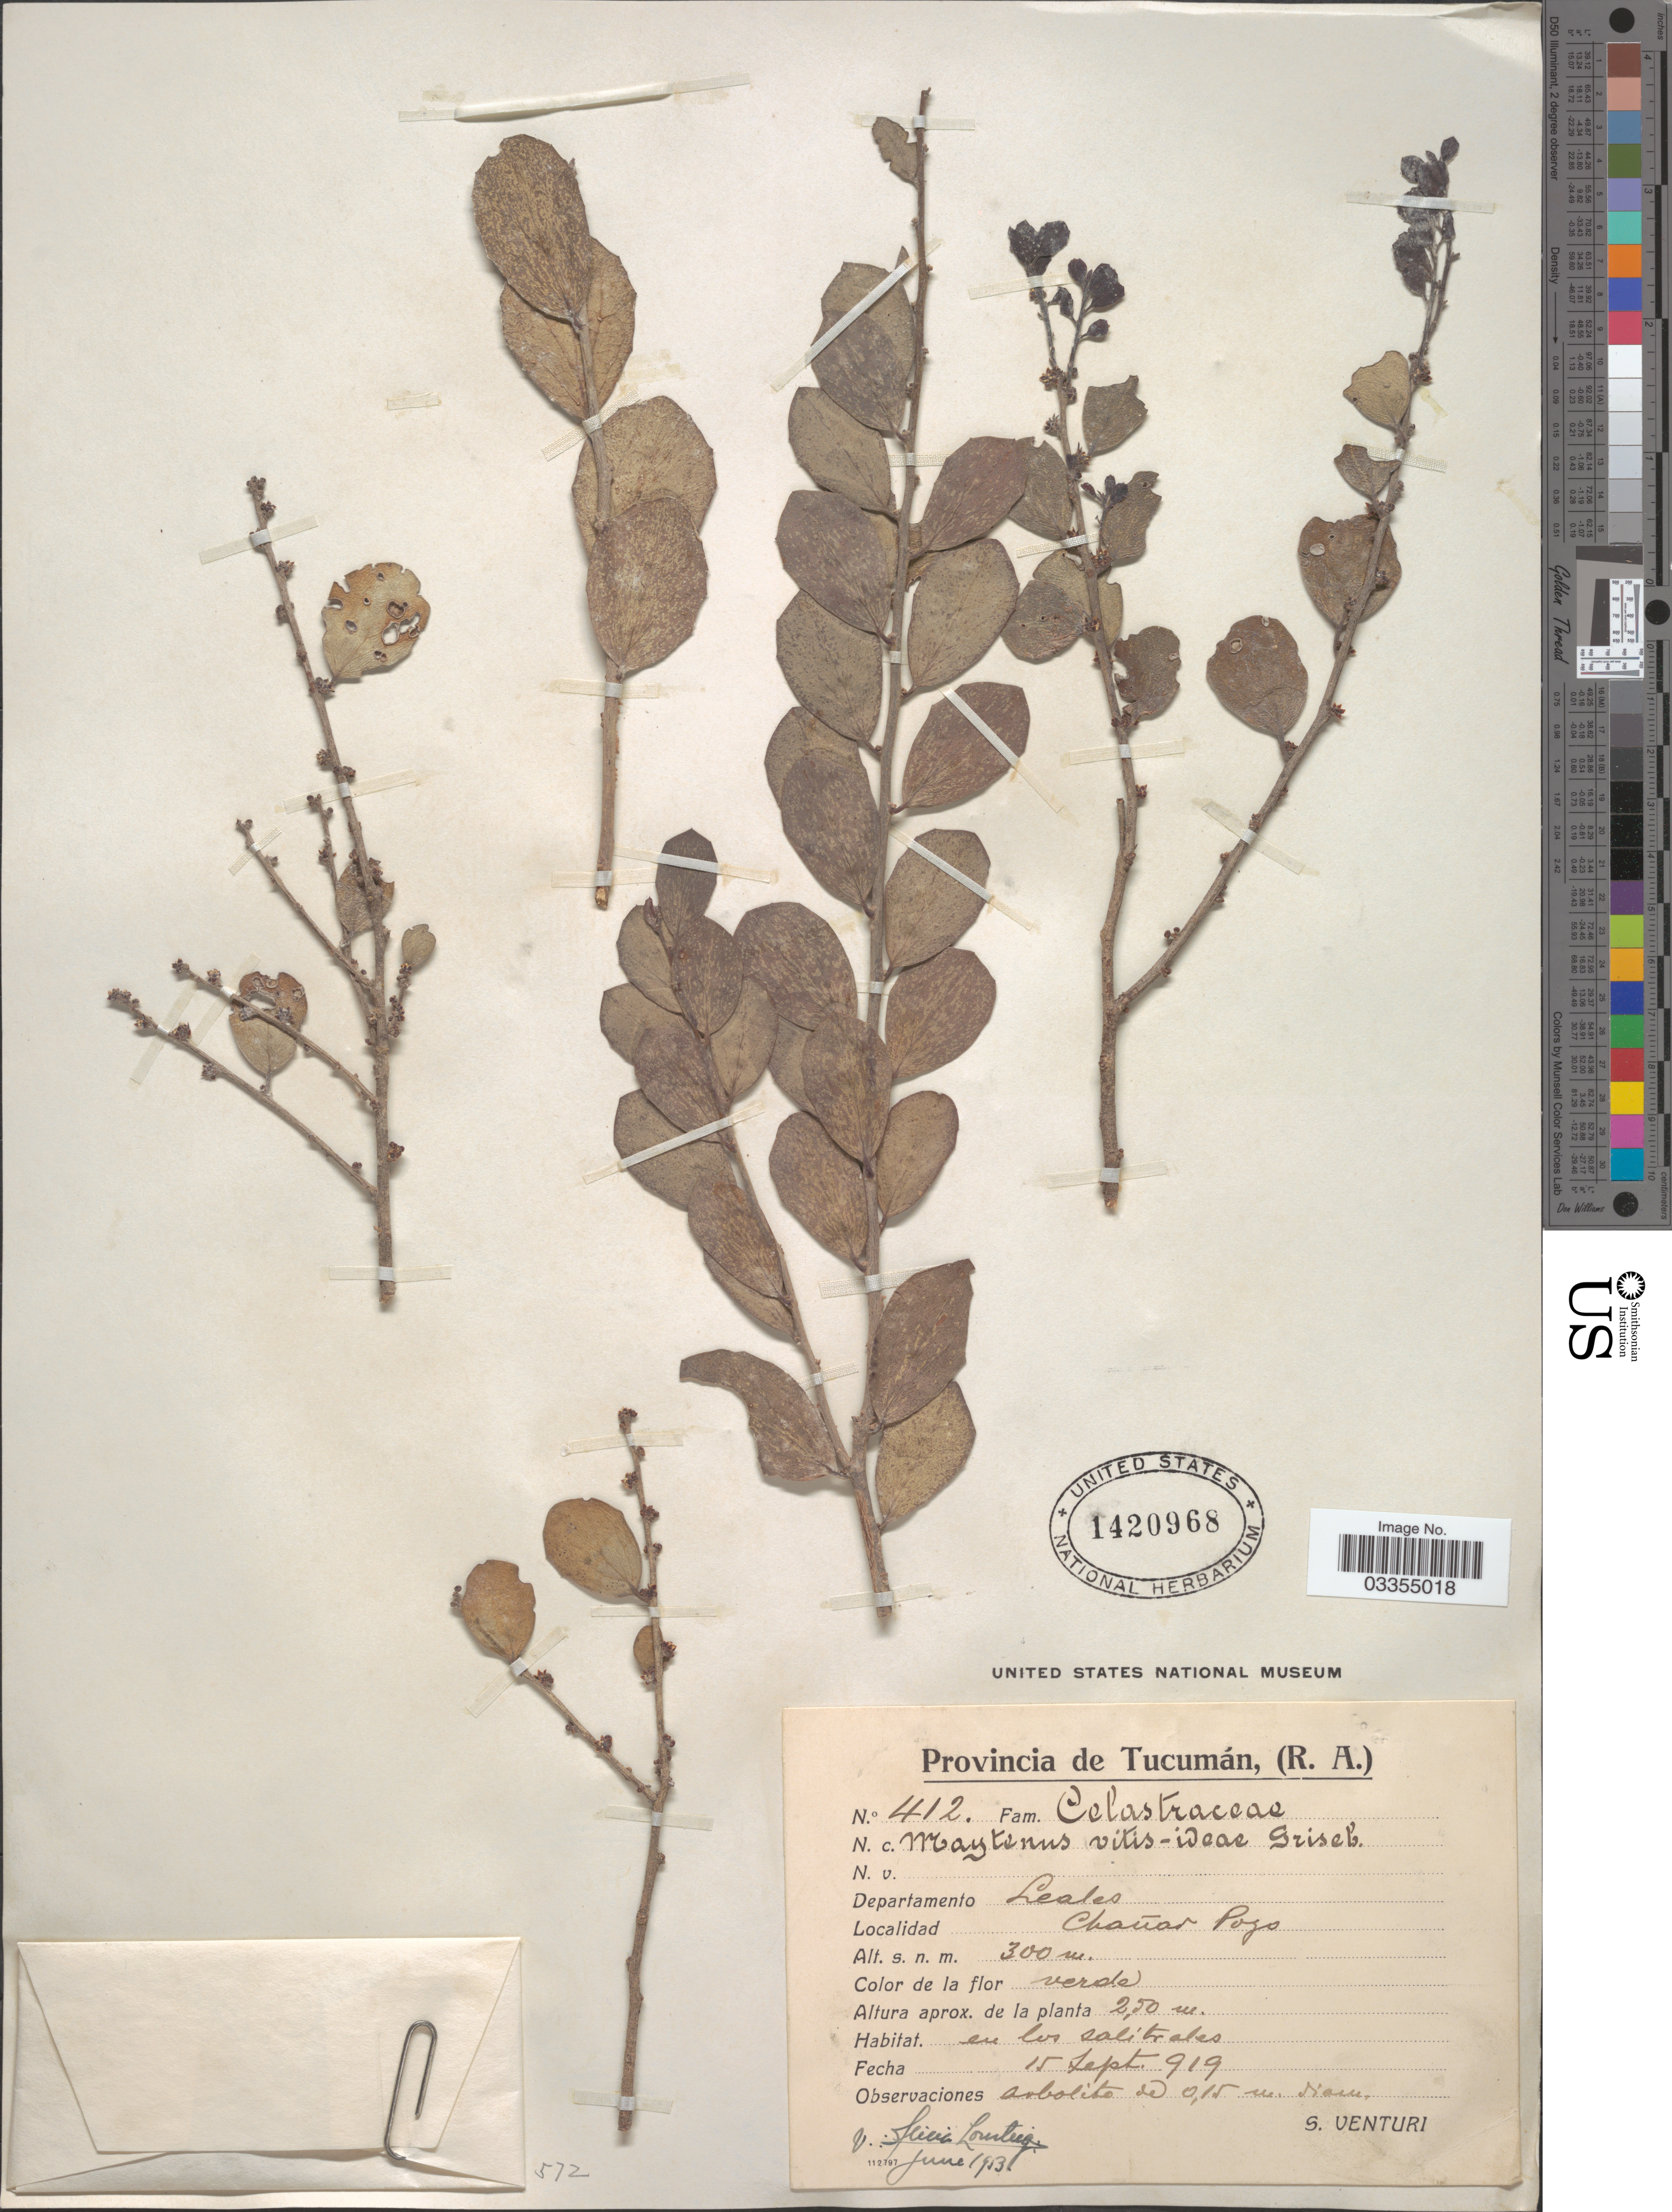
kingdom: Plantae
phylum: Tracheophyta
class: Magnoliopsida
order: Celastrales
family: Celastraceae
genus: Tricerma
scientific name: Tricerma vitis-idaeum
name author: (Griseb.) Lundell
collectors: S. Venturi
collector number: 412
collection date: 1919-09-15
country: Argentina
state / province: Tucuman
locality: Departamento Leales. Chañan Pojo.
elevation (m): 300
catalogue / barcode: US 1420968